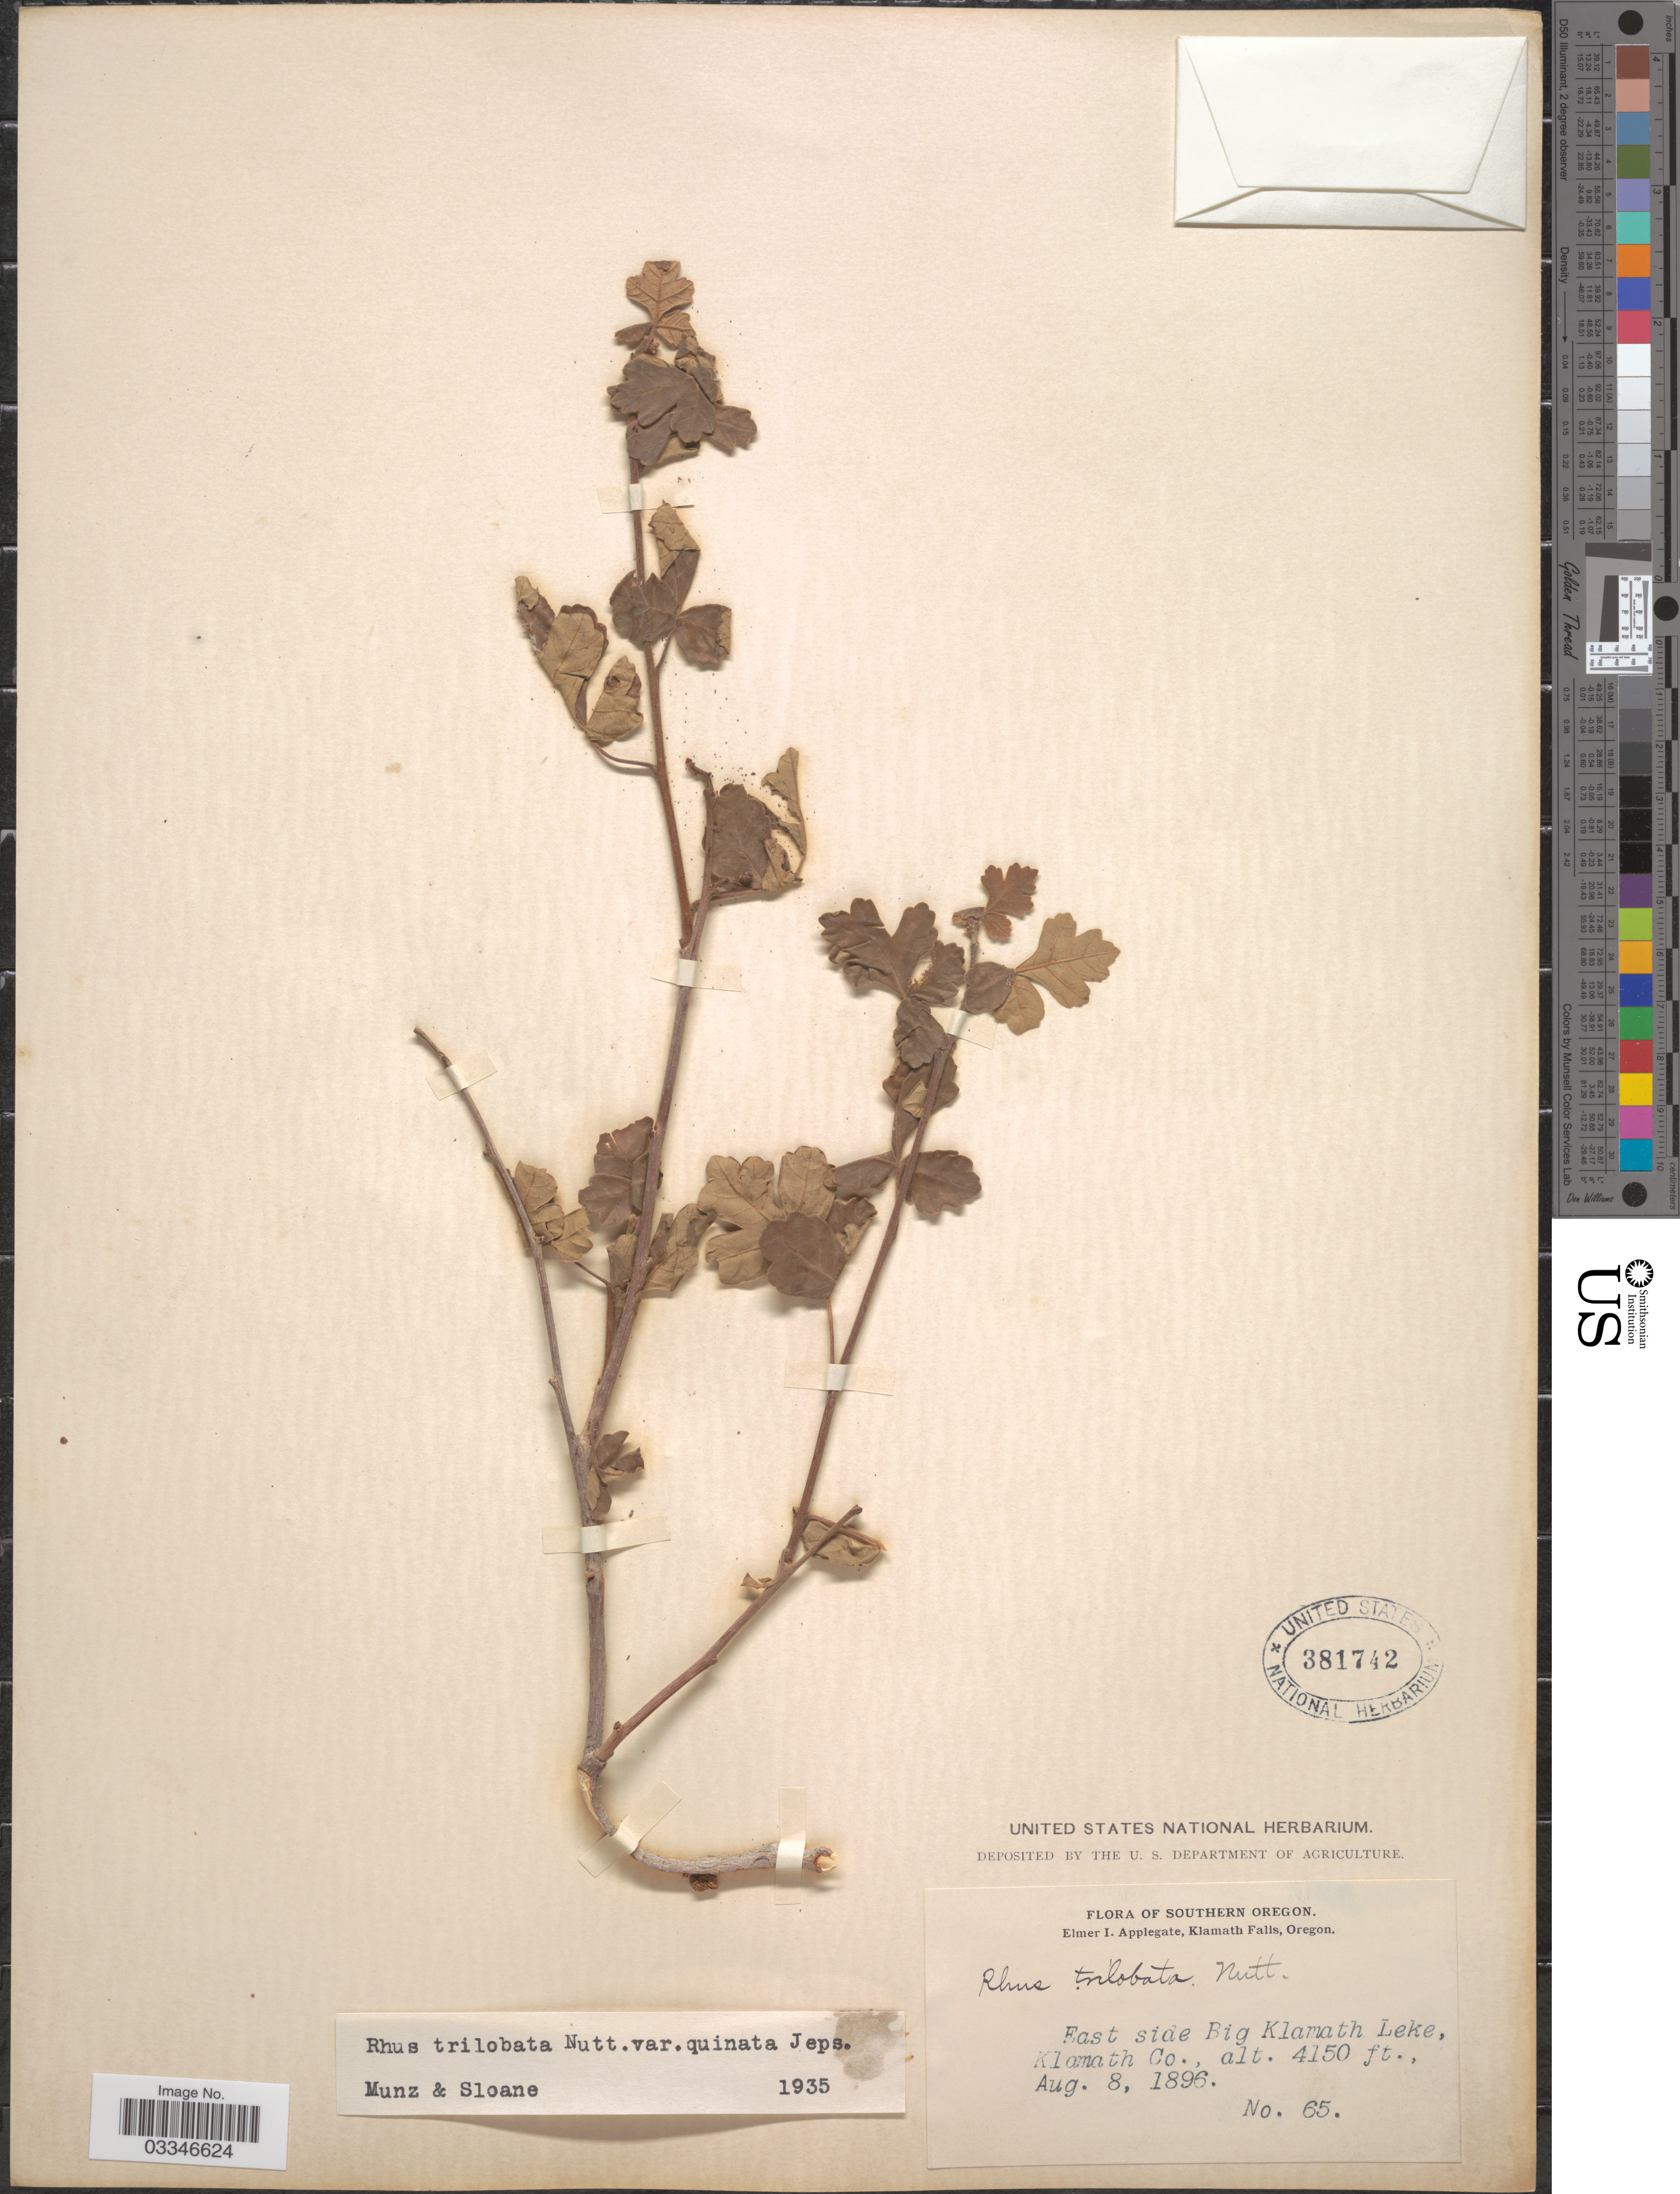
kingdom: Plantae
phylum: Tracheophyta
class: Magnoliopsida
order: Sapindales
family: Anacardiaceae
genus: Rhus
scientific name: Rhus trilobata var. quinata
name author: Jeps.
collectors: E. I. Applegate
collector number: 65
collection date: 1896-08-08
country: United States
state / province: Oregon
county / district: Klamath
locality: Southern Oregon, East side Big Klamath Leke, Klamath Co.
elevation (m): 1265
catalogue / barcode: US 381742